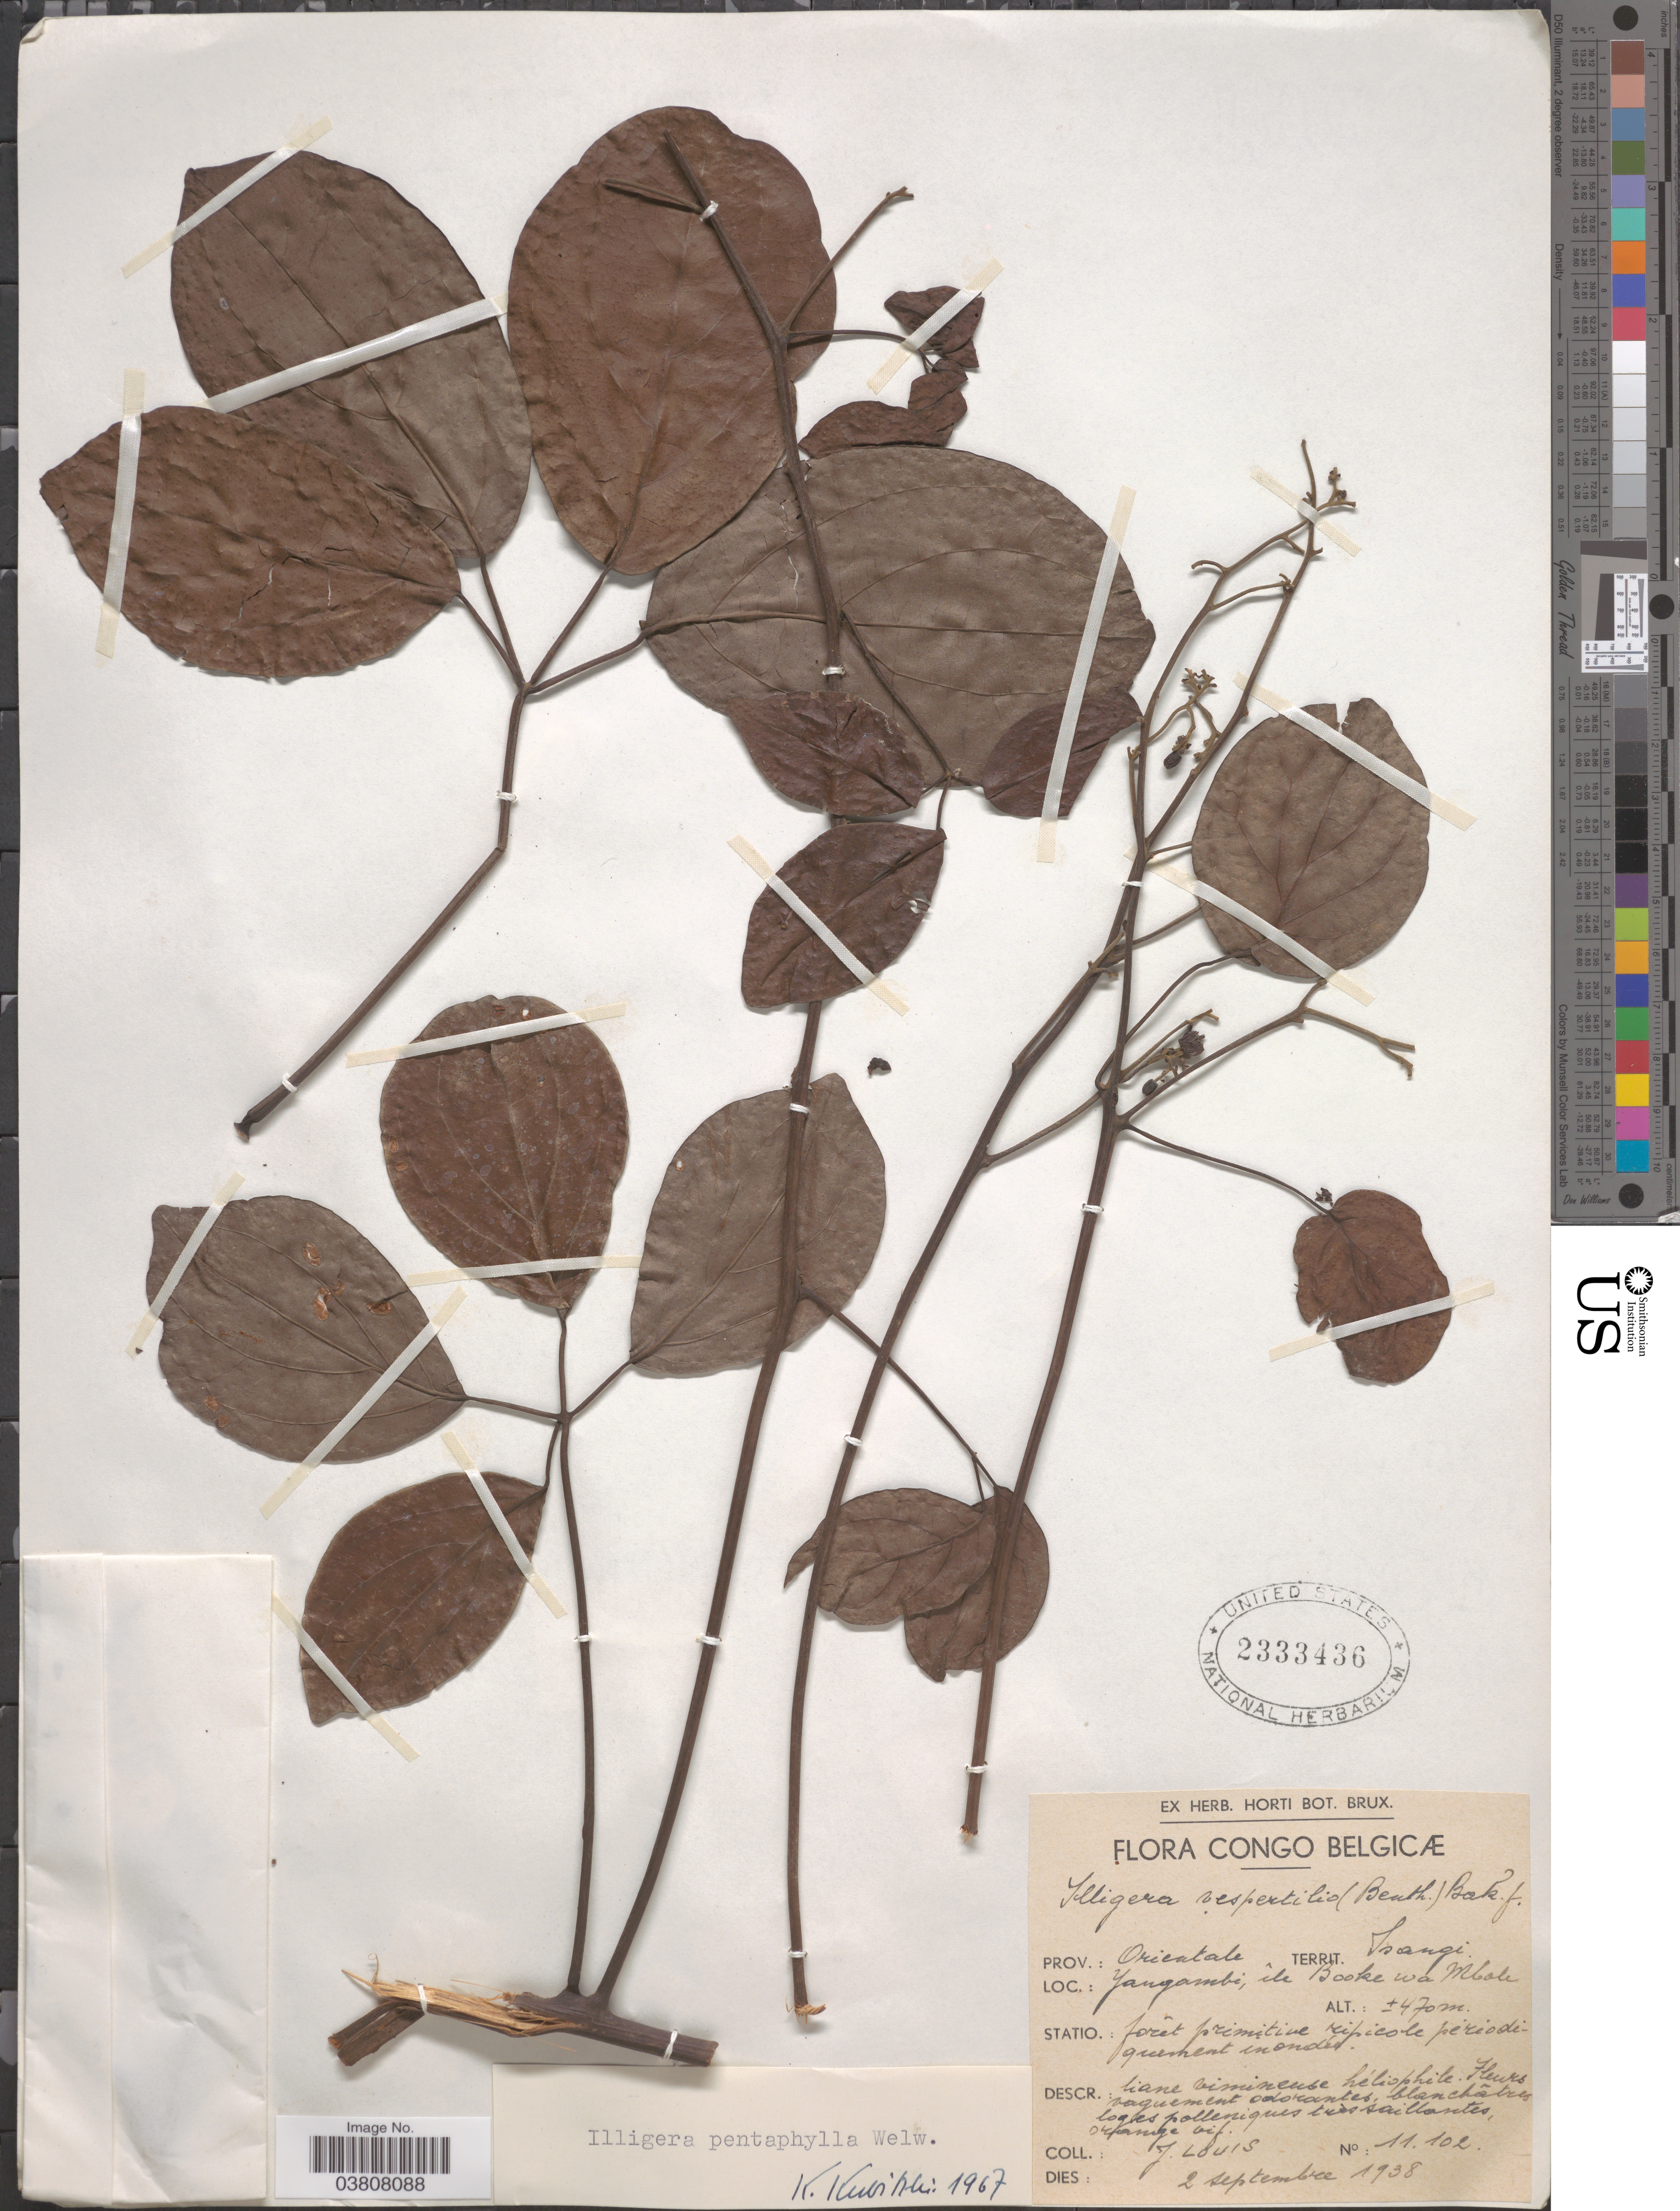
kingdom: Plantae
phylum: Tracheophyta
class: Magnoliopsida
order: Laurales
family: Hernandiaceae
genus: Illigera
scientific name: Illigera pentaphylla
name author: Welw.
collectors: J. Louis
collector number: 11102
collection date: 1938-09-02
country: Congo, Democratic Republic of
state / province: Tshopo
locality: Territ.: Isangi. Yangambi, île. Booke wa Mbole.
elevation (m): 470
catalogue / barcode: US 2333436